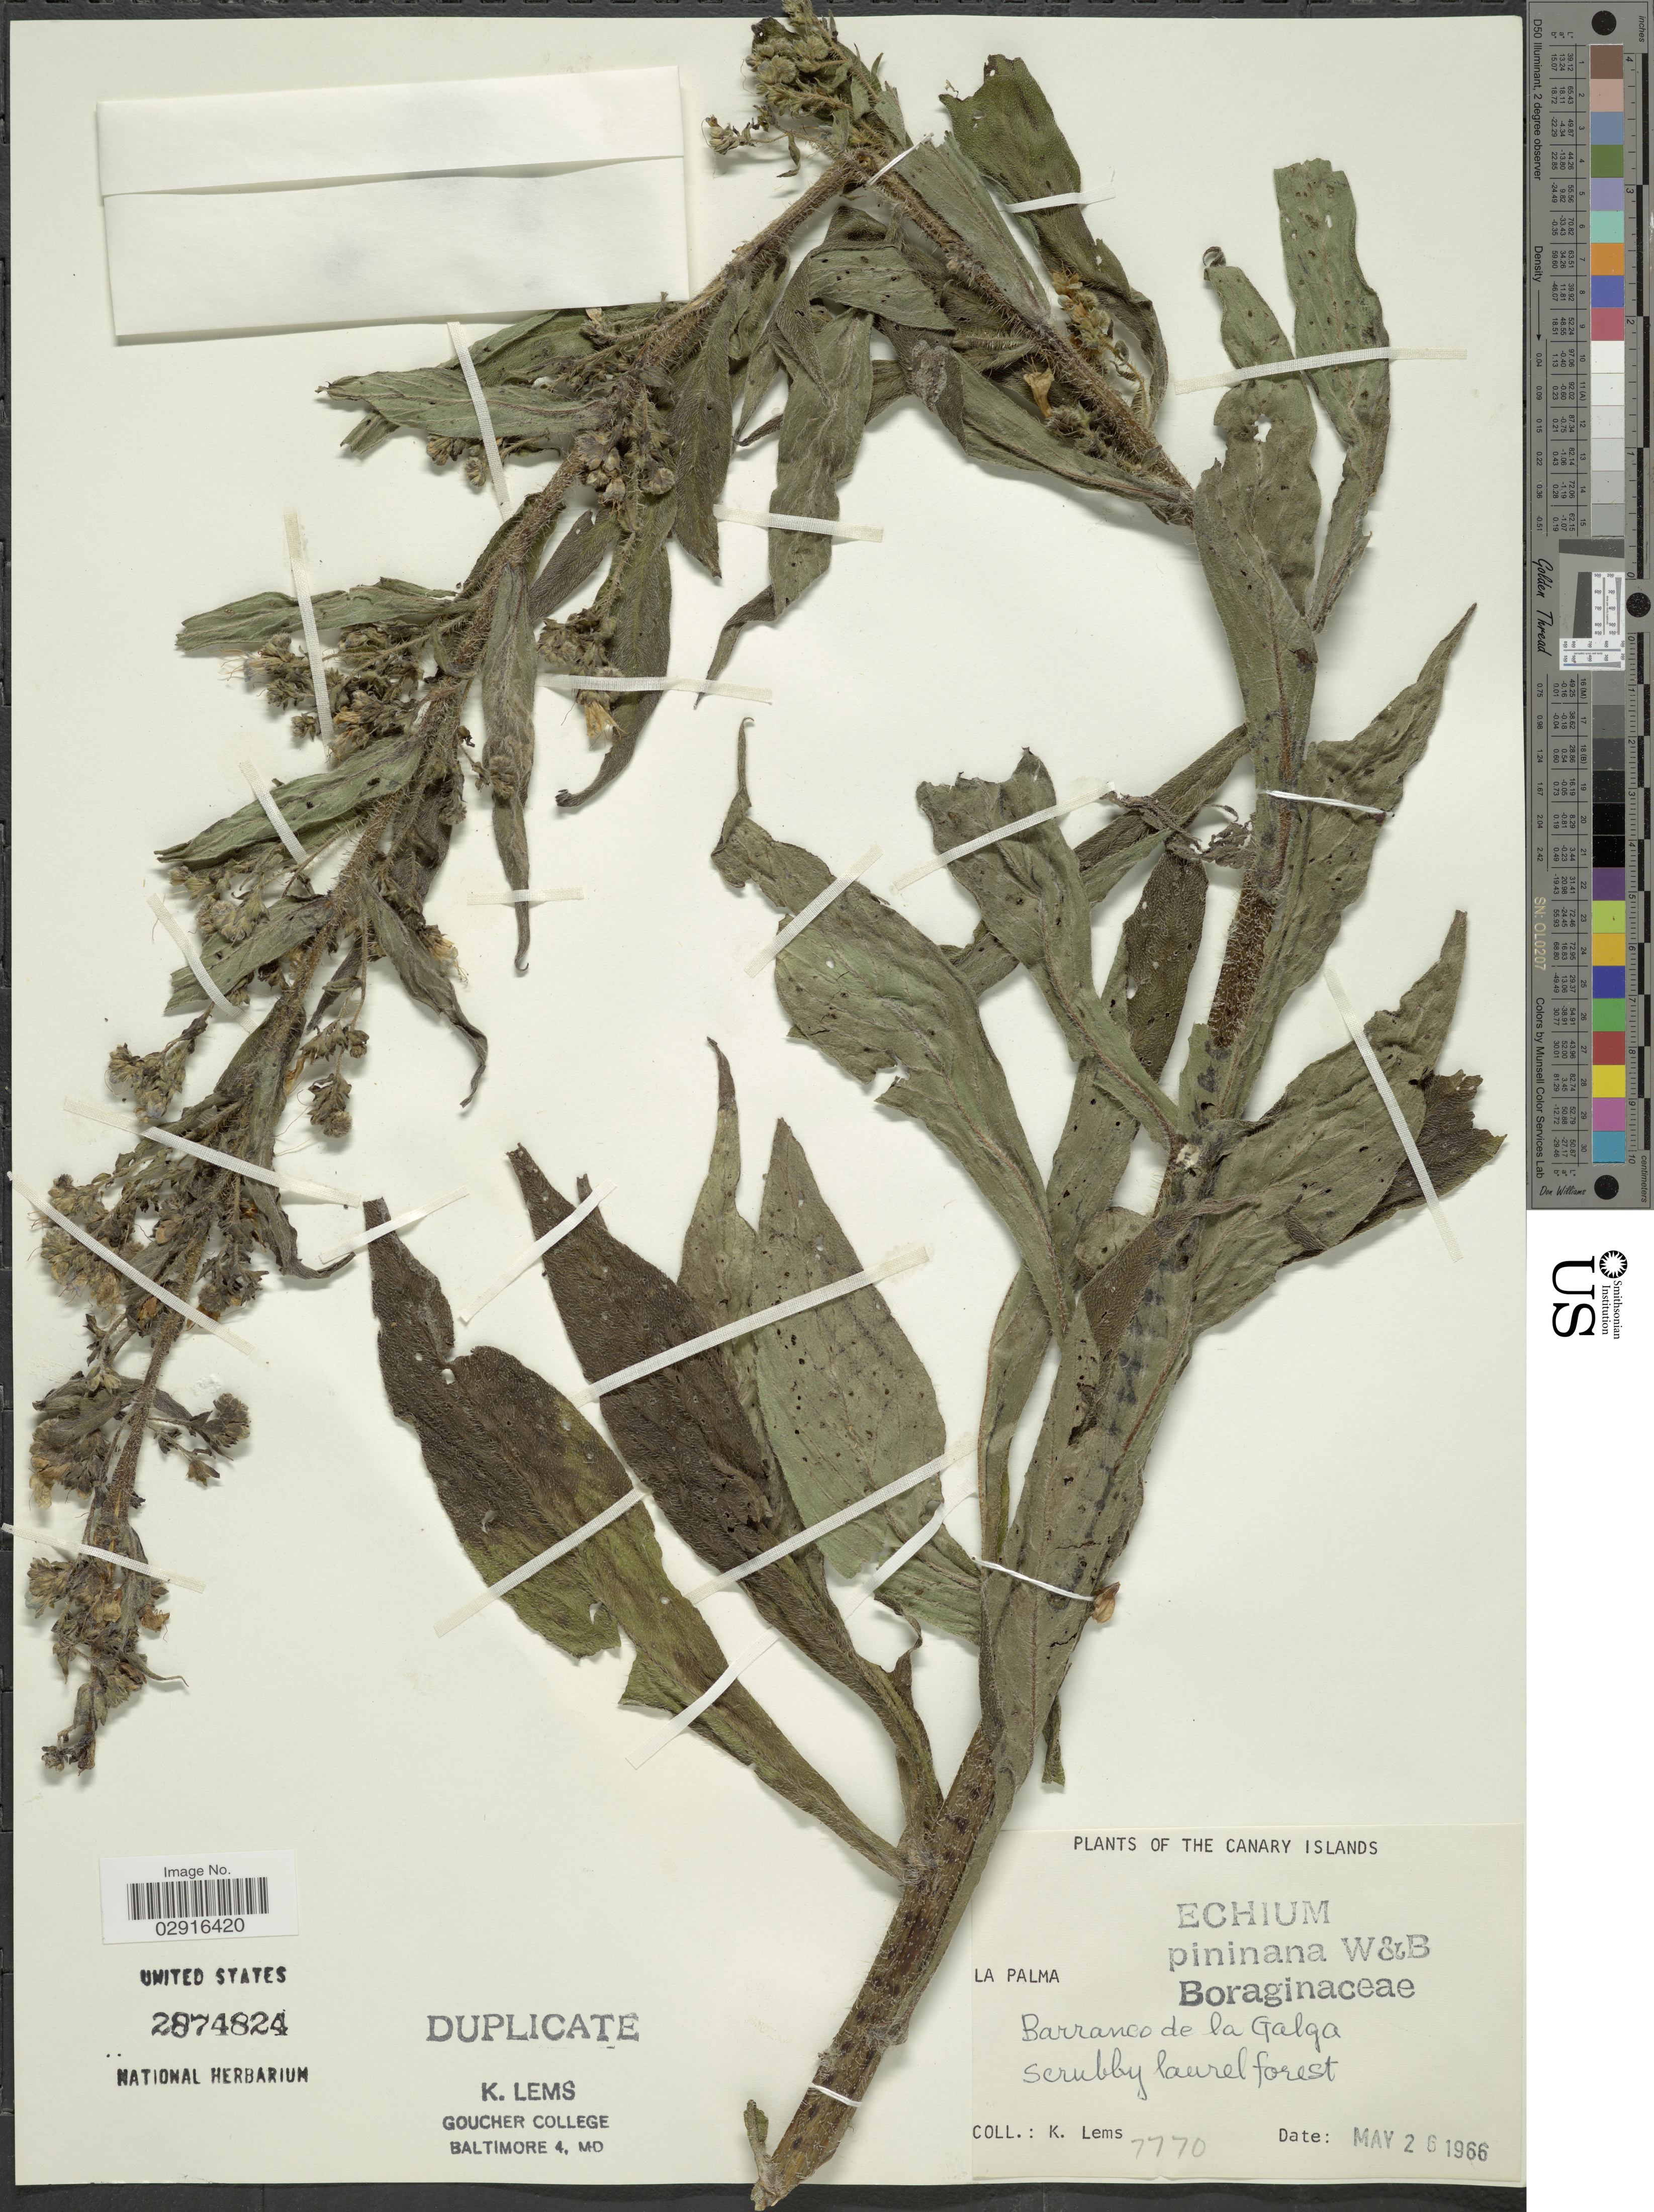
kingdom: Plantae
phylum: Tracheophyta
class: Magnoliopsida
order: Boraginales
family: Boraginaceae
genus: Echium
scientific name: Echium pininana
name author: D.A. Webb & Berthel.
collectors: K. Lems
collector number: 7770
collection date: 1966-05-26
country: Spain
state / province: Canarias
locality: Canary Islands. La Palma. Barranco de la Galga. Scrubby laurel forest.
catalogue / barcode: US 2874824